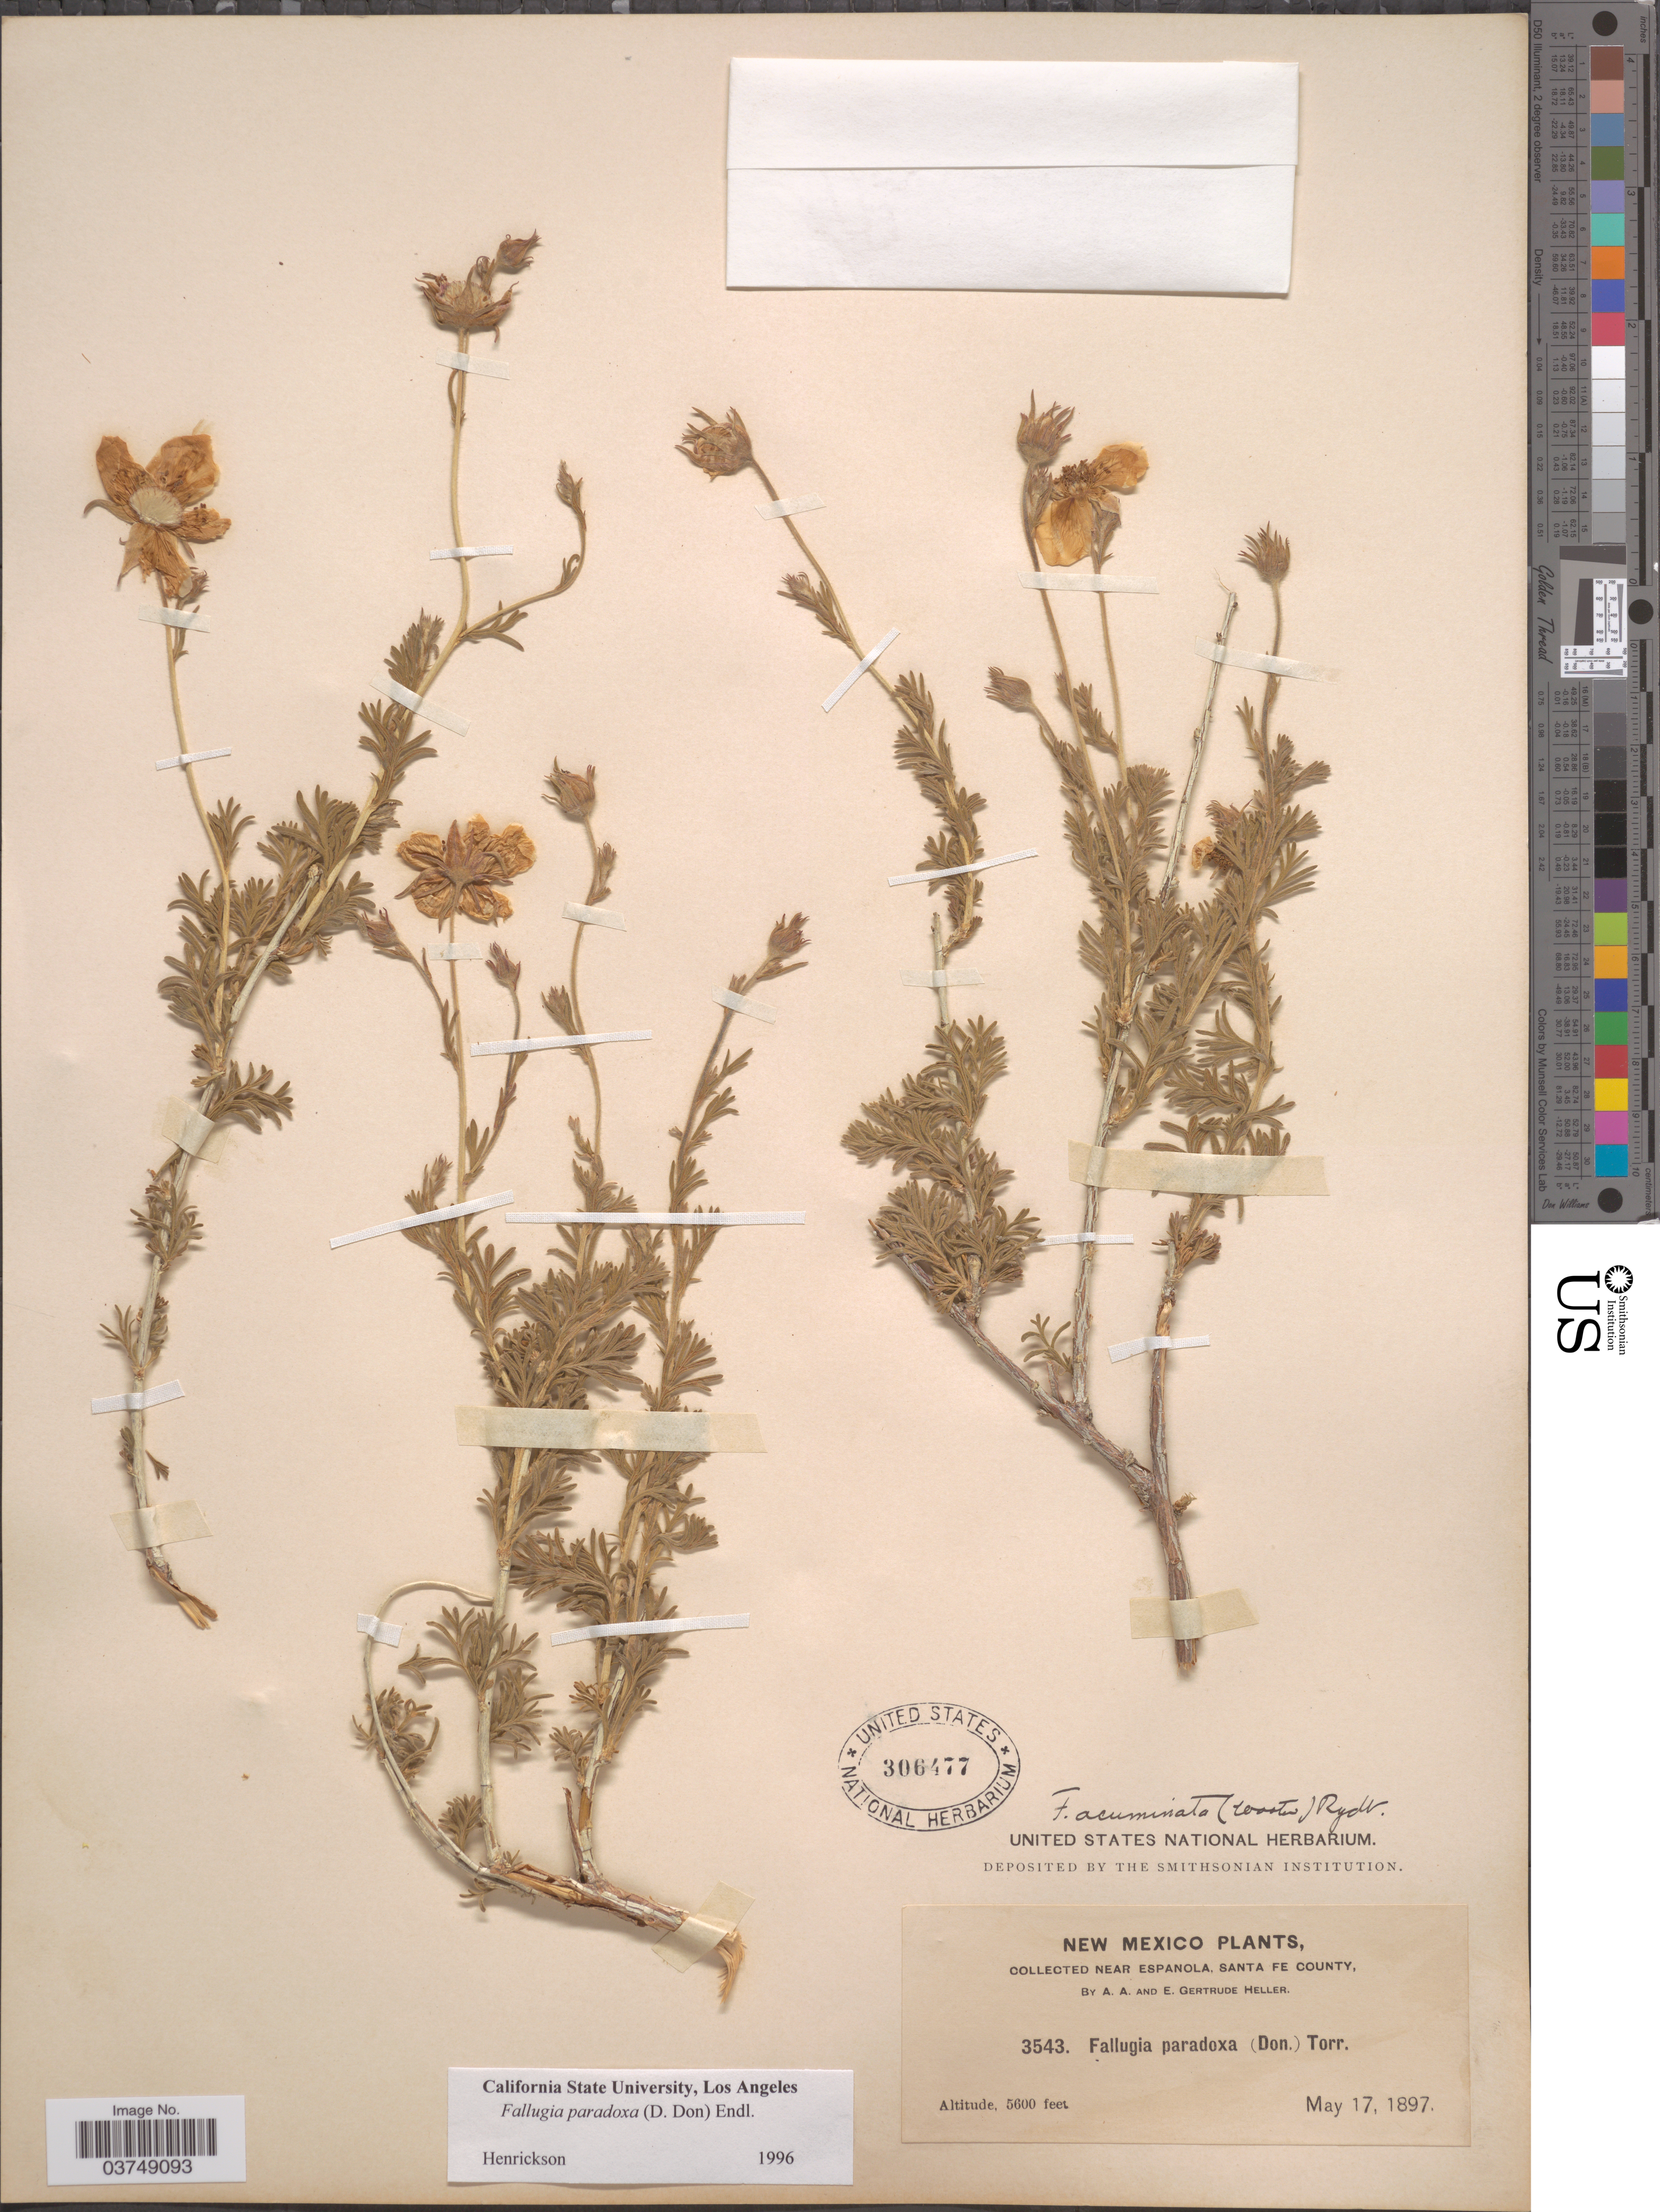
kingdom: Plantae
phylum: Tracheophyta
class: Magnoliopsida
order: Rosales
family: Rosaceae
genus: Fallugia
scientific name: Fallugia paradoxa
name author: (D. Don ex Tilloch & T. Taylor) Endl. ex Torr.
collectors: A. A. Heller & E. G. Heller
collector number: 3543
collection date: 1897-05-17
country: United States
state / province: New Mexico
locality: Near Espanola, Santa Fe County.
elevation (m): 1707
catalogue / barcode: US 306477